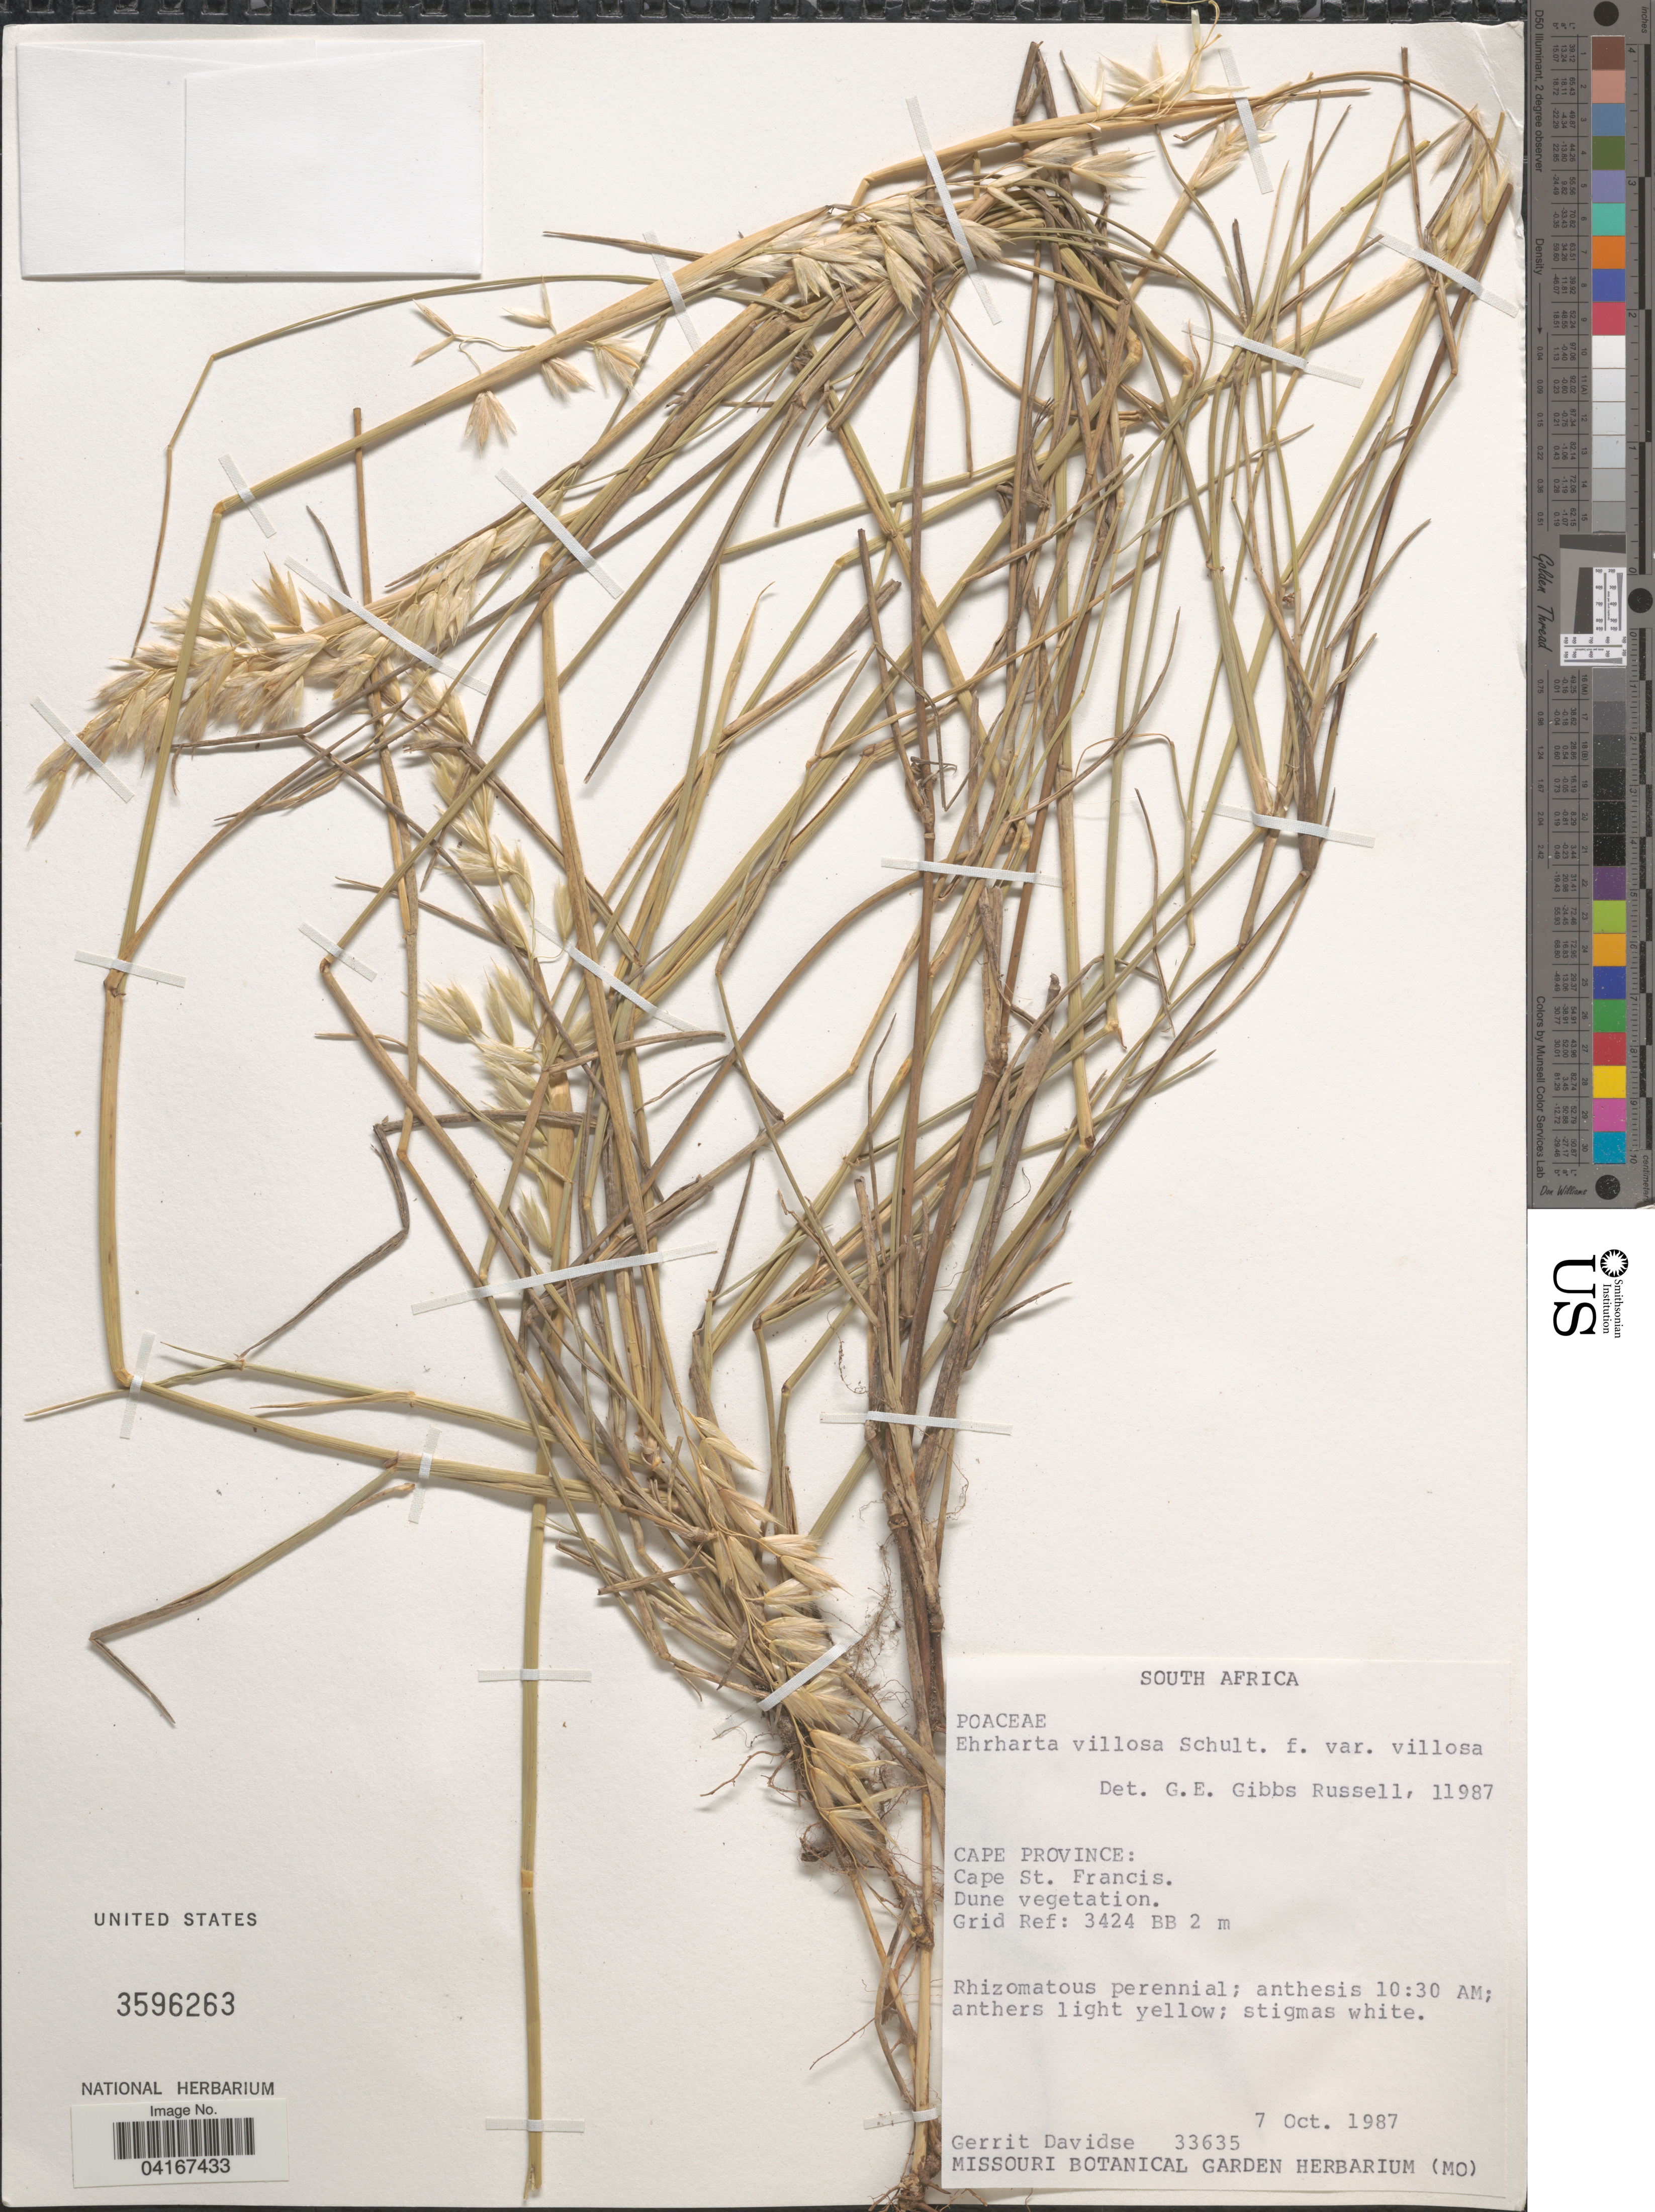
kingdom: Plantae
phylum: Tracheophyta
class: Liliopsida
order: Poales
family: Poaceae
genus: Ehrharta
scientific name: Ehrharta villosa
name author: Schult. & Schult. f.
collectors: G. Davidse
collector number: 33635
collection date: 1987-10-07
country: South Africa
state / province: Eastern Cape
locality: Cape St. Francis. Grid Ref: 3424 BB.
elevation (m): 2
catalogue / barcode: US 3596263